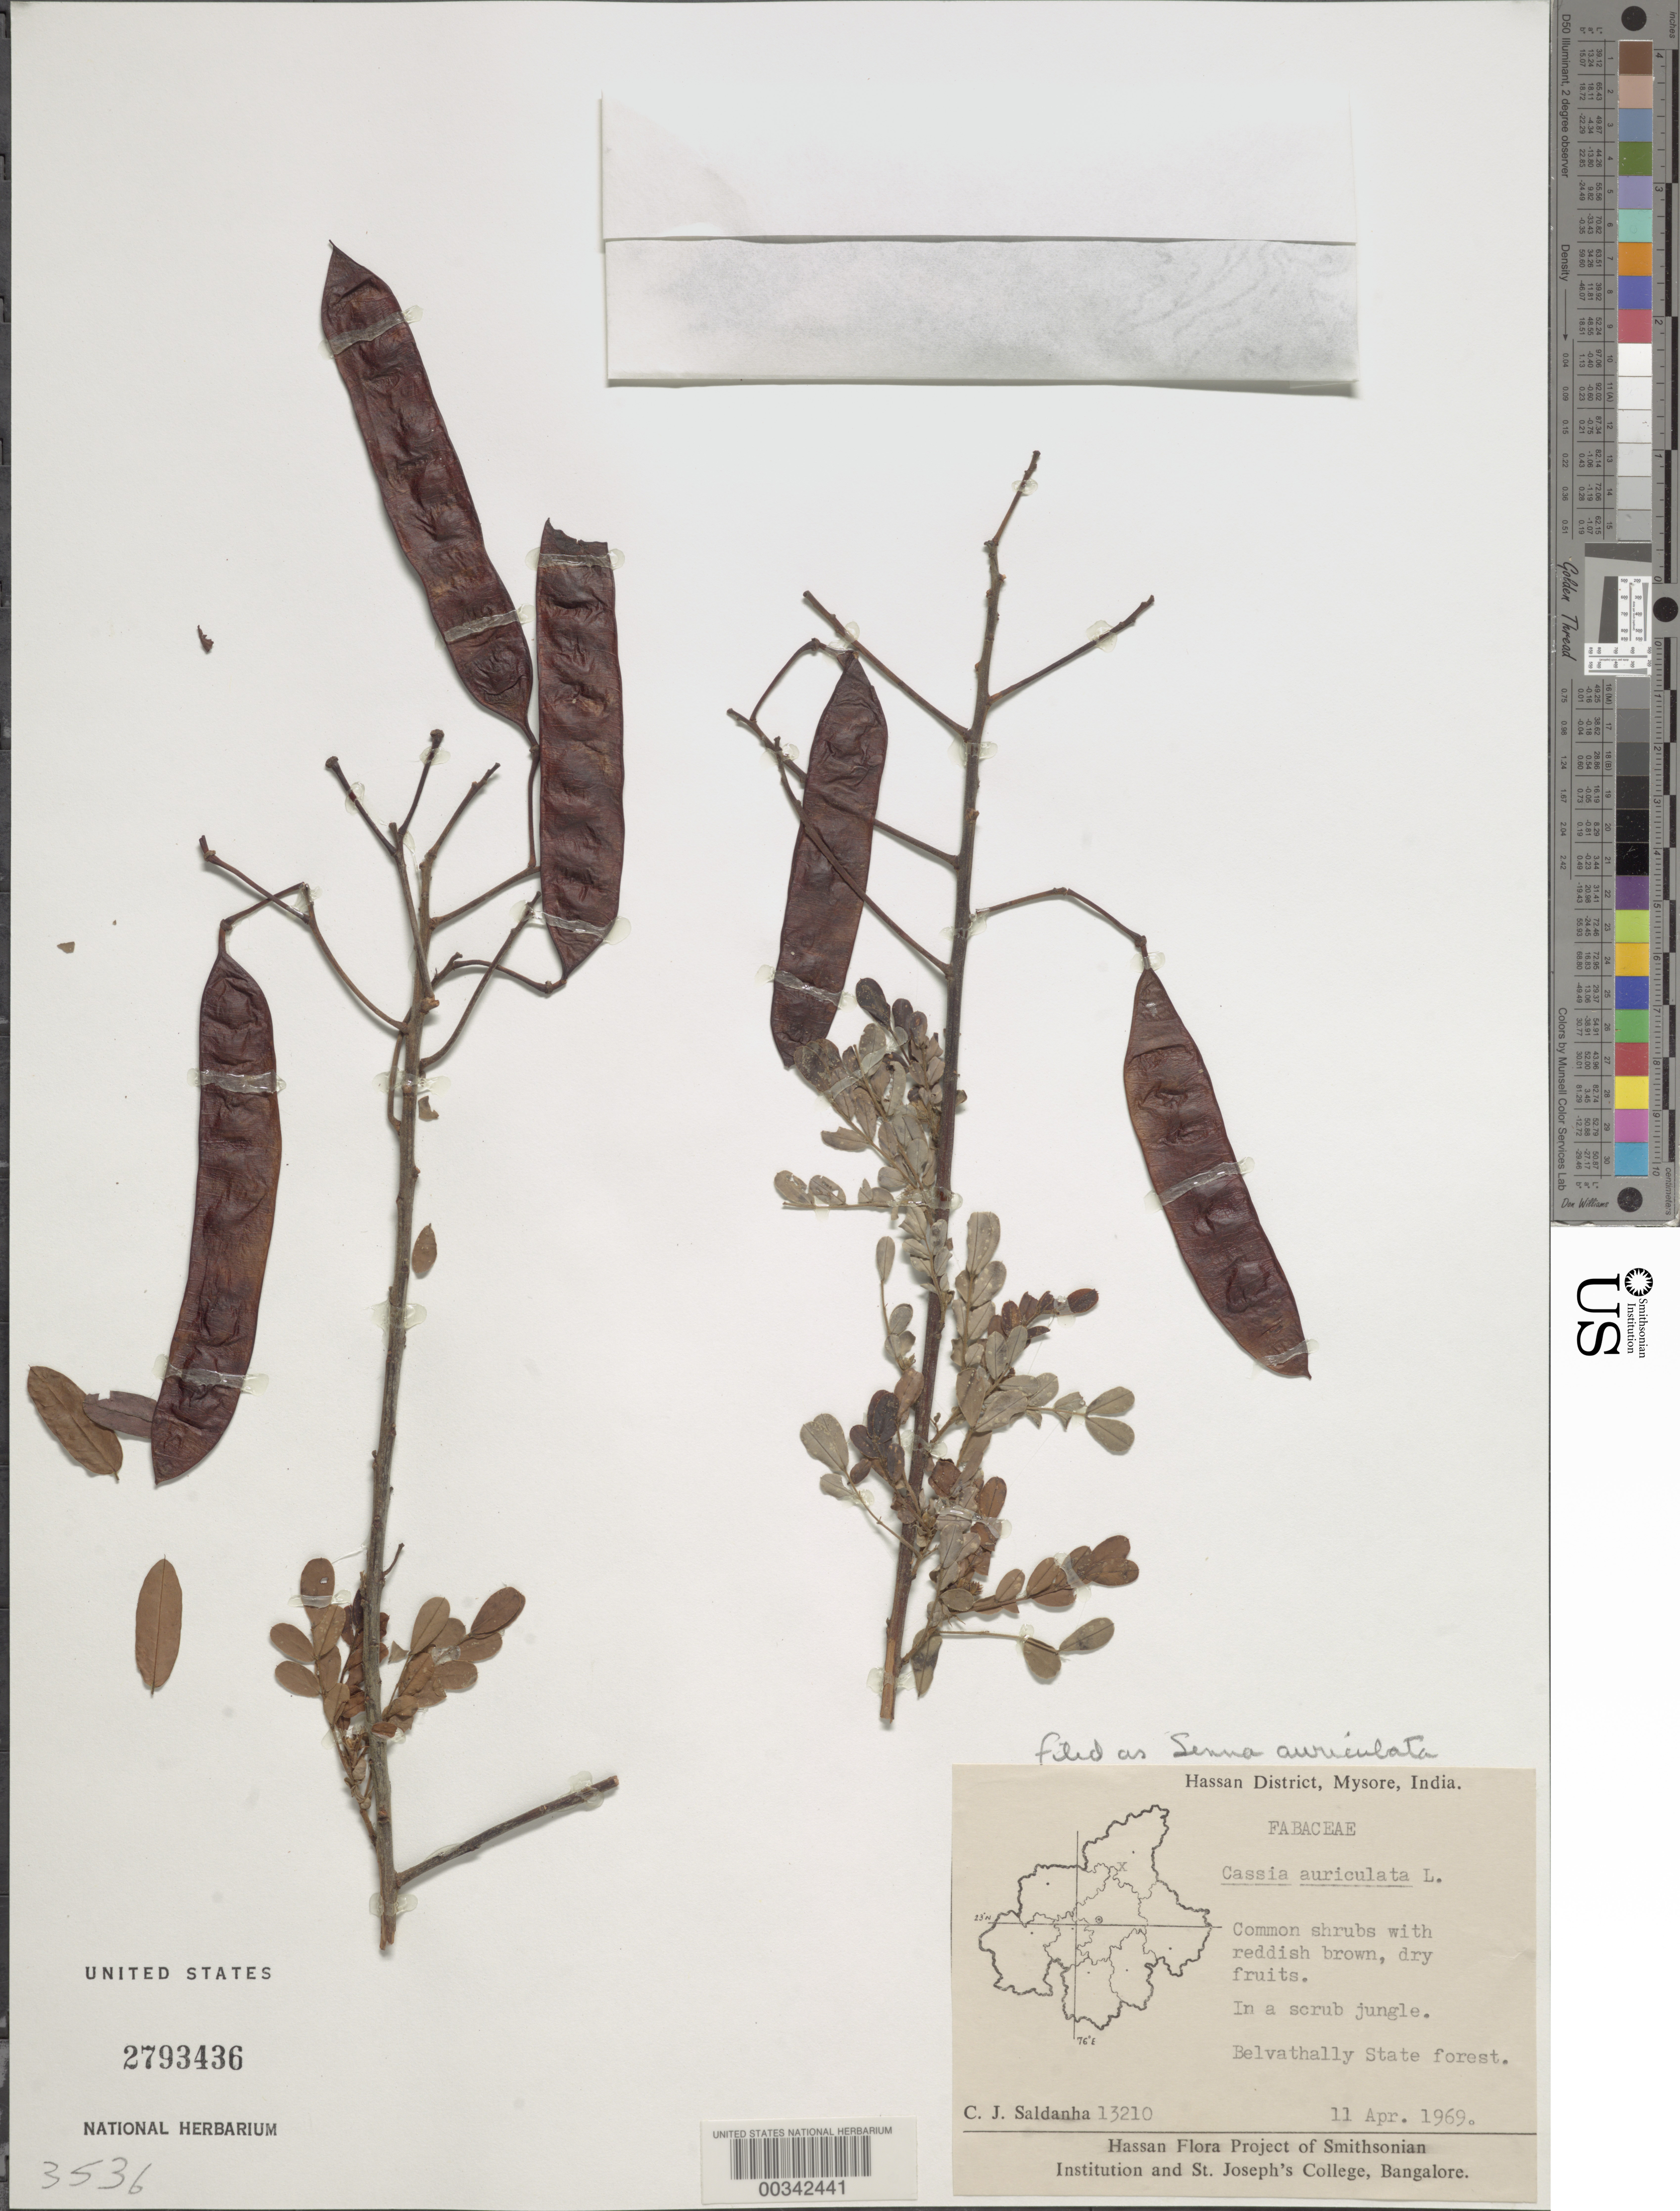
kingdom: Plantae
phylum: Tracheophyta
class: Magnoliopsida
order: Fabales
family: Fabaceae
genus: Senna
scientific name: Senna auriculata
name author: (L.) Roxb.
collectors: C. J. Saldanha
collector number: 13210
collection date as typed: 11 Apr 1969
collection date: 1969-04-11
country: India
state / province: Karnataka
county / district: Hassan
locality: Belvathally state forest, mysore state [mysore state = karnataka.]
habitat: Scrub jungle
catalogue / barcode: US 2793436